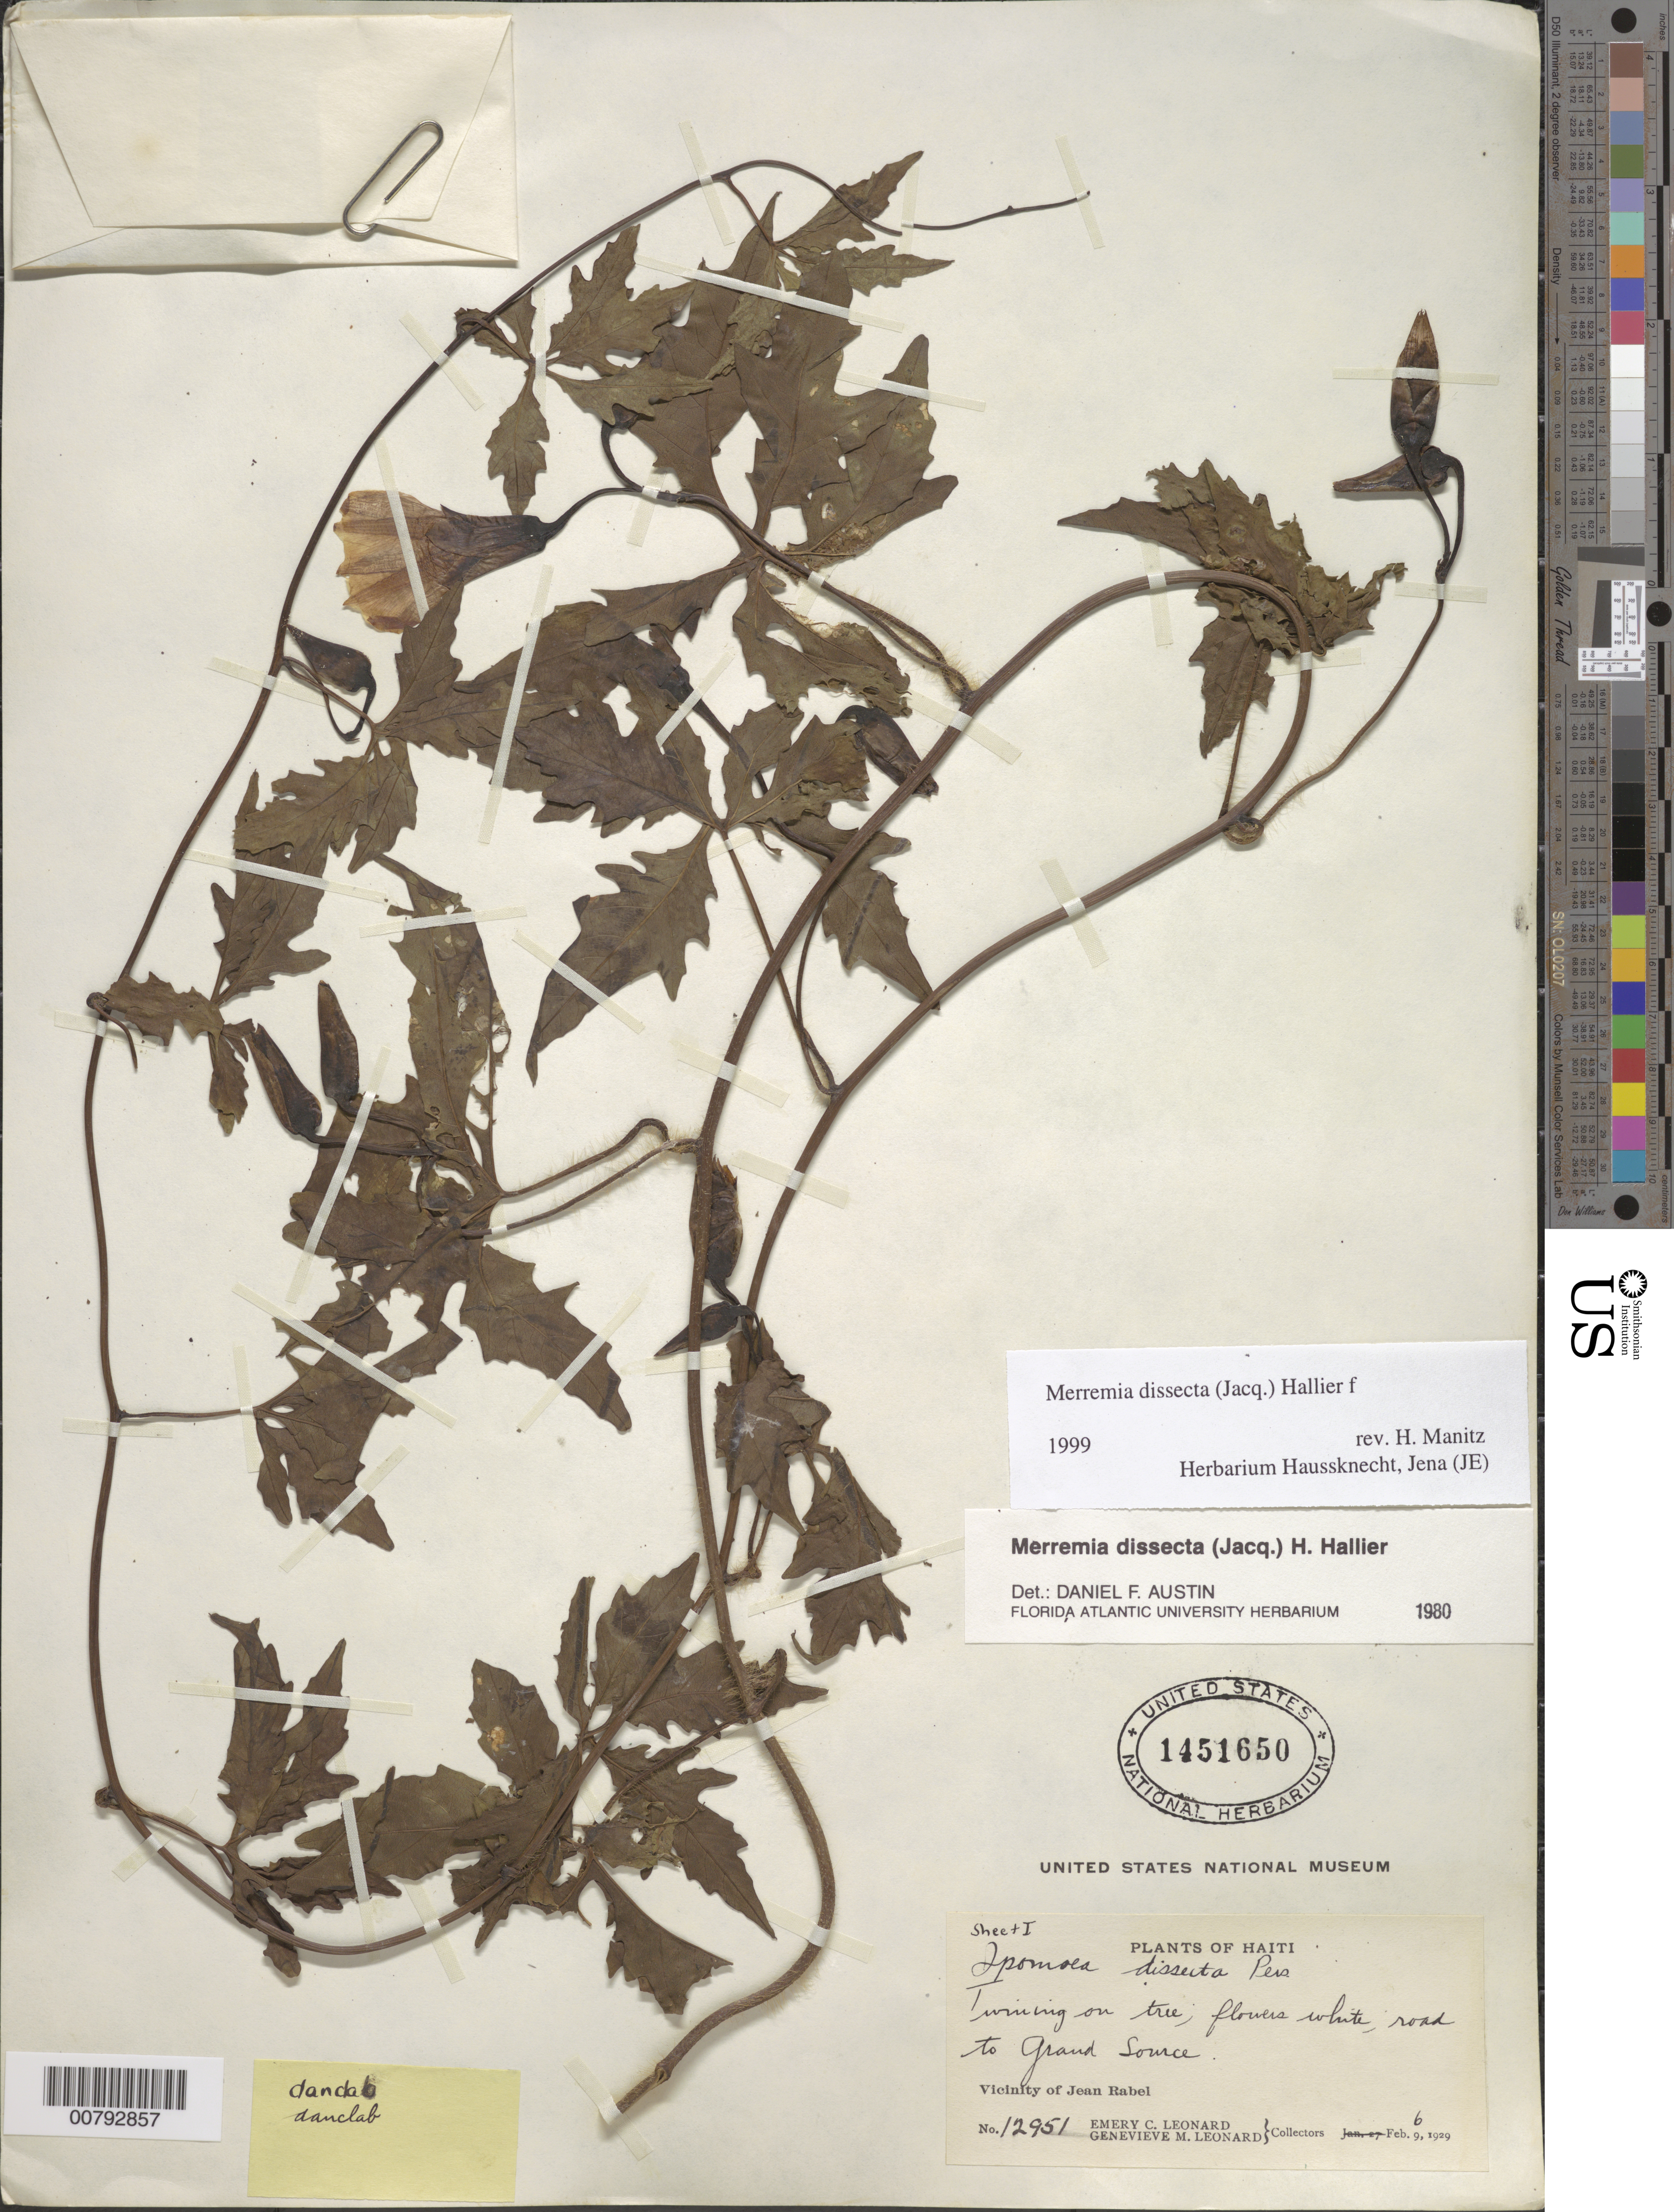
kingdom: Plantae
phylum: Tracheophyta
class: Magnoliopsida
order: Solanales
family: Convolvulaceae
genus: Distimake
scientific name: Distimake dissectus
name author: (Jacq.) A. R. Simões & Staples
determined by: Strong, Mark T., (BOT), Smithsonian Institution - National Museum of Natural History (UNITED STATES)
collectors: E. C. Leonard & G. M. Leonard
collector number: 12951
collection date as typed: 06 Feb 1929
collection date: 1929-02-06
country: Haiti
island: Hispaniola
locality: Vicinity of Jean Rabel, road to Grand Source.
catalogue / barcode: US 1451650